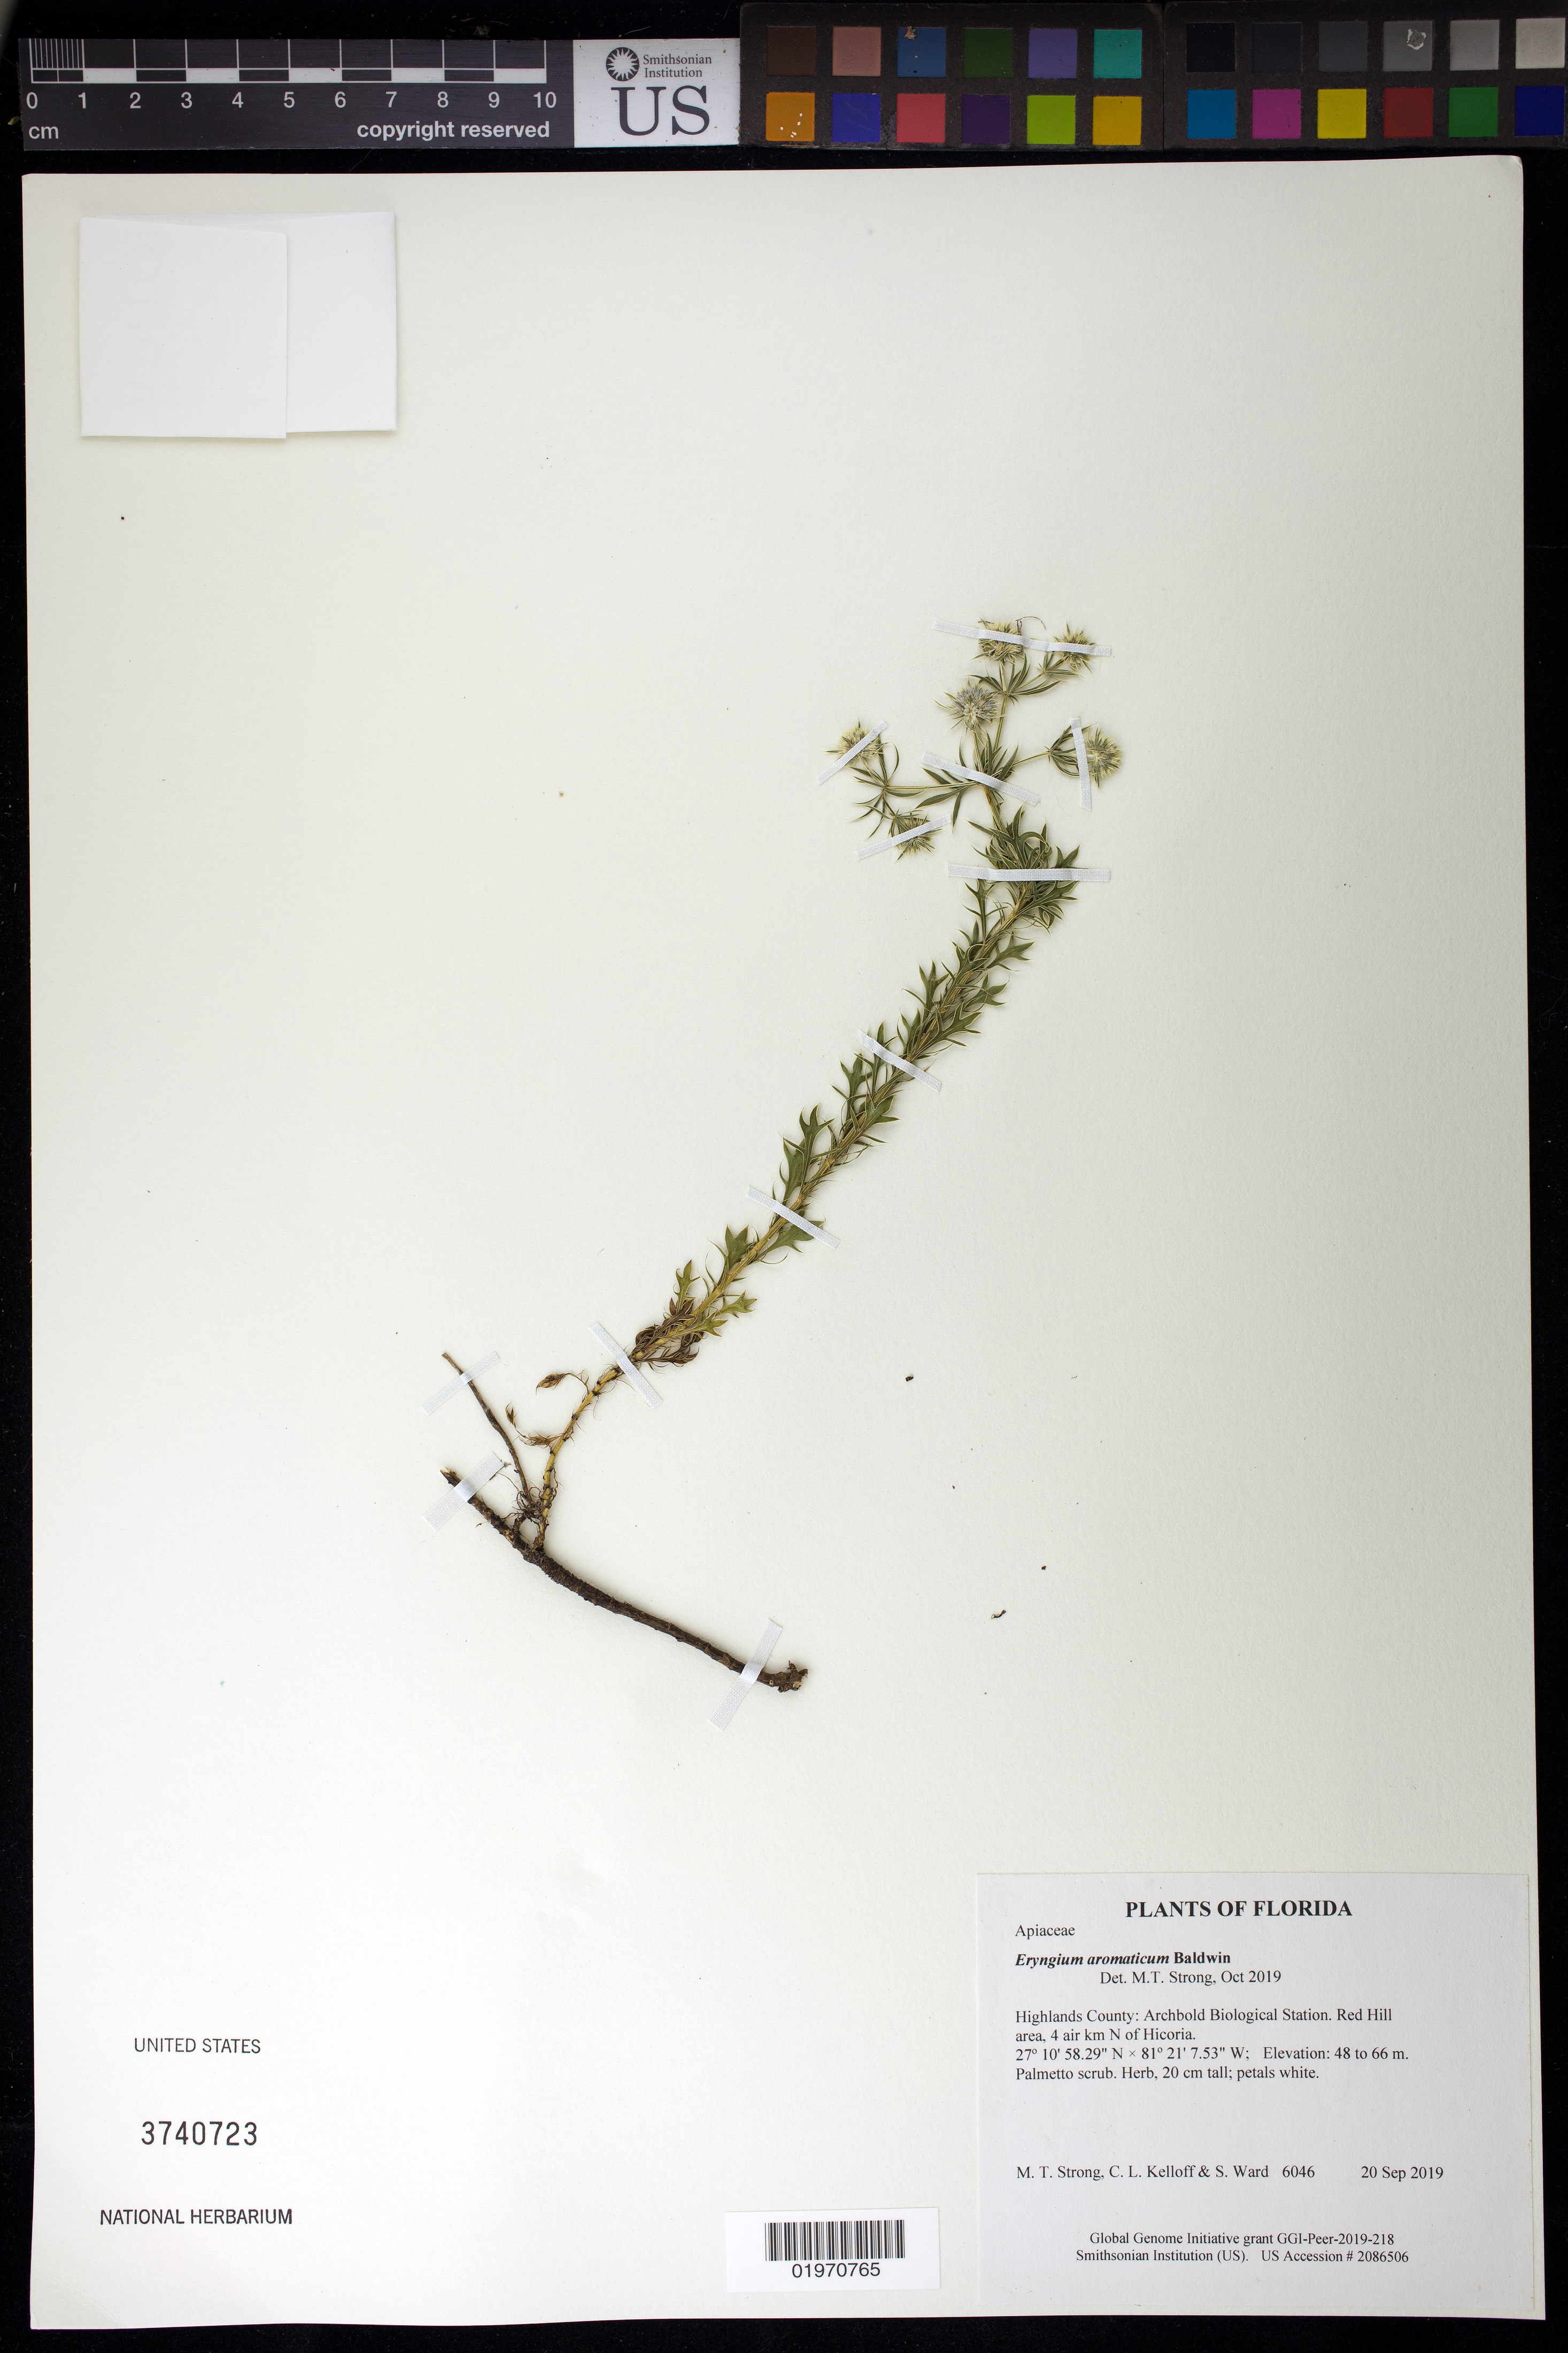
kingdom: Plantae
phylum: Tracheophyta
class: Magnoliopsida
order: Apiales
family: Apiaceae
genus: Eryngium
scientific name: Eryngium aromaticum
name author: Baldwin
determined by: Strong, Mark T., (BOT), Smithsonian Institution - National Museum of Natural History (UNITED STATES)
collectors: M. T. Strong, C. L. Kelloff & S. Ward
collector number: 6046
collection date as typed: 20 Sep 2019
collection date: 2019-09-20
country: United States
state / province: Florida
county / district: Highlands County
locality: Archbold Biological Station. Red Hill area, 4 air km N of Hicoria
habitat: Palmetto scrub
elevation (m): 48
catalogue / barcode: US 3740723